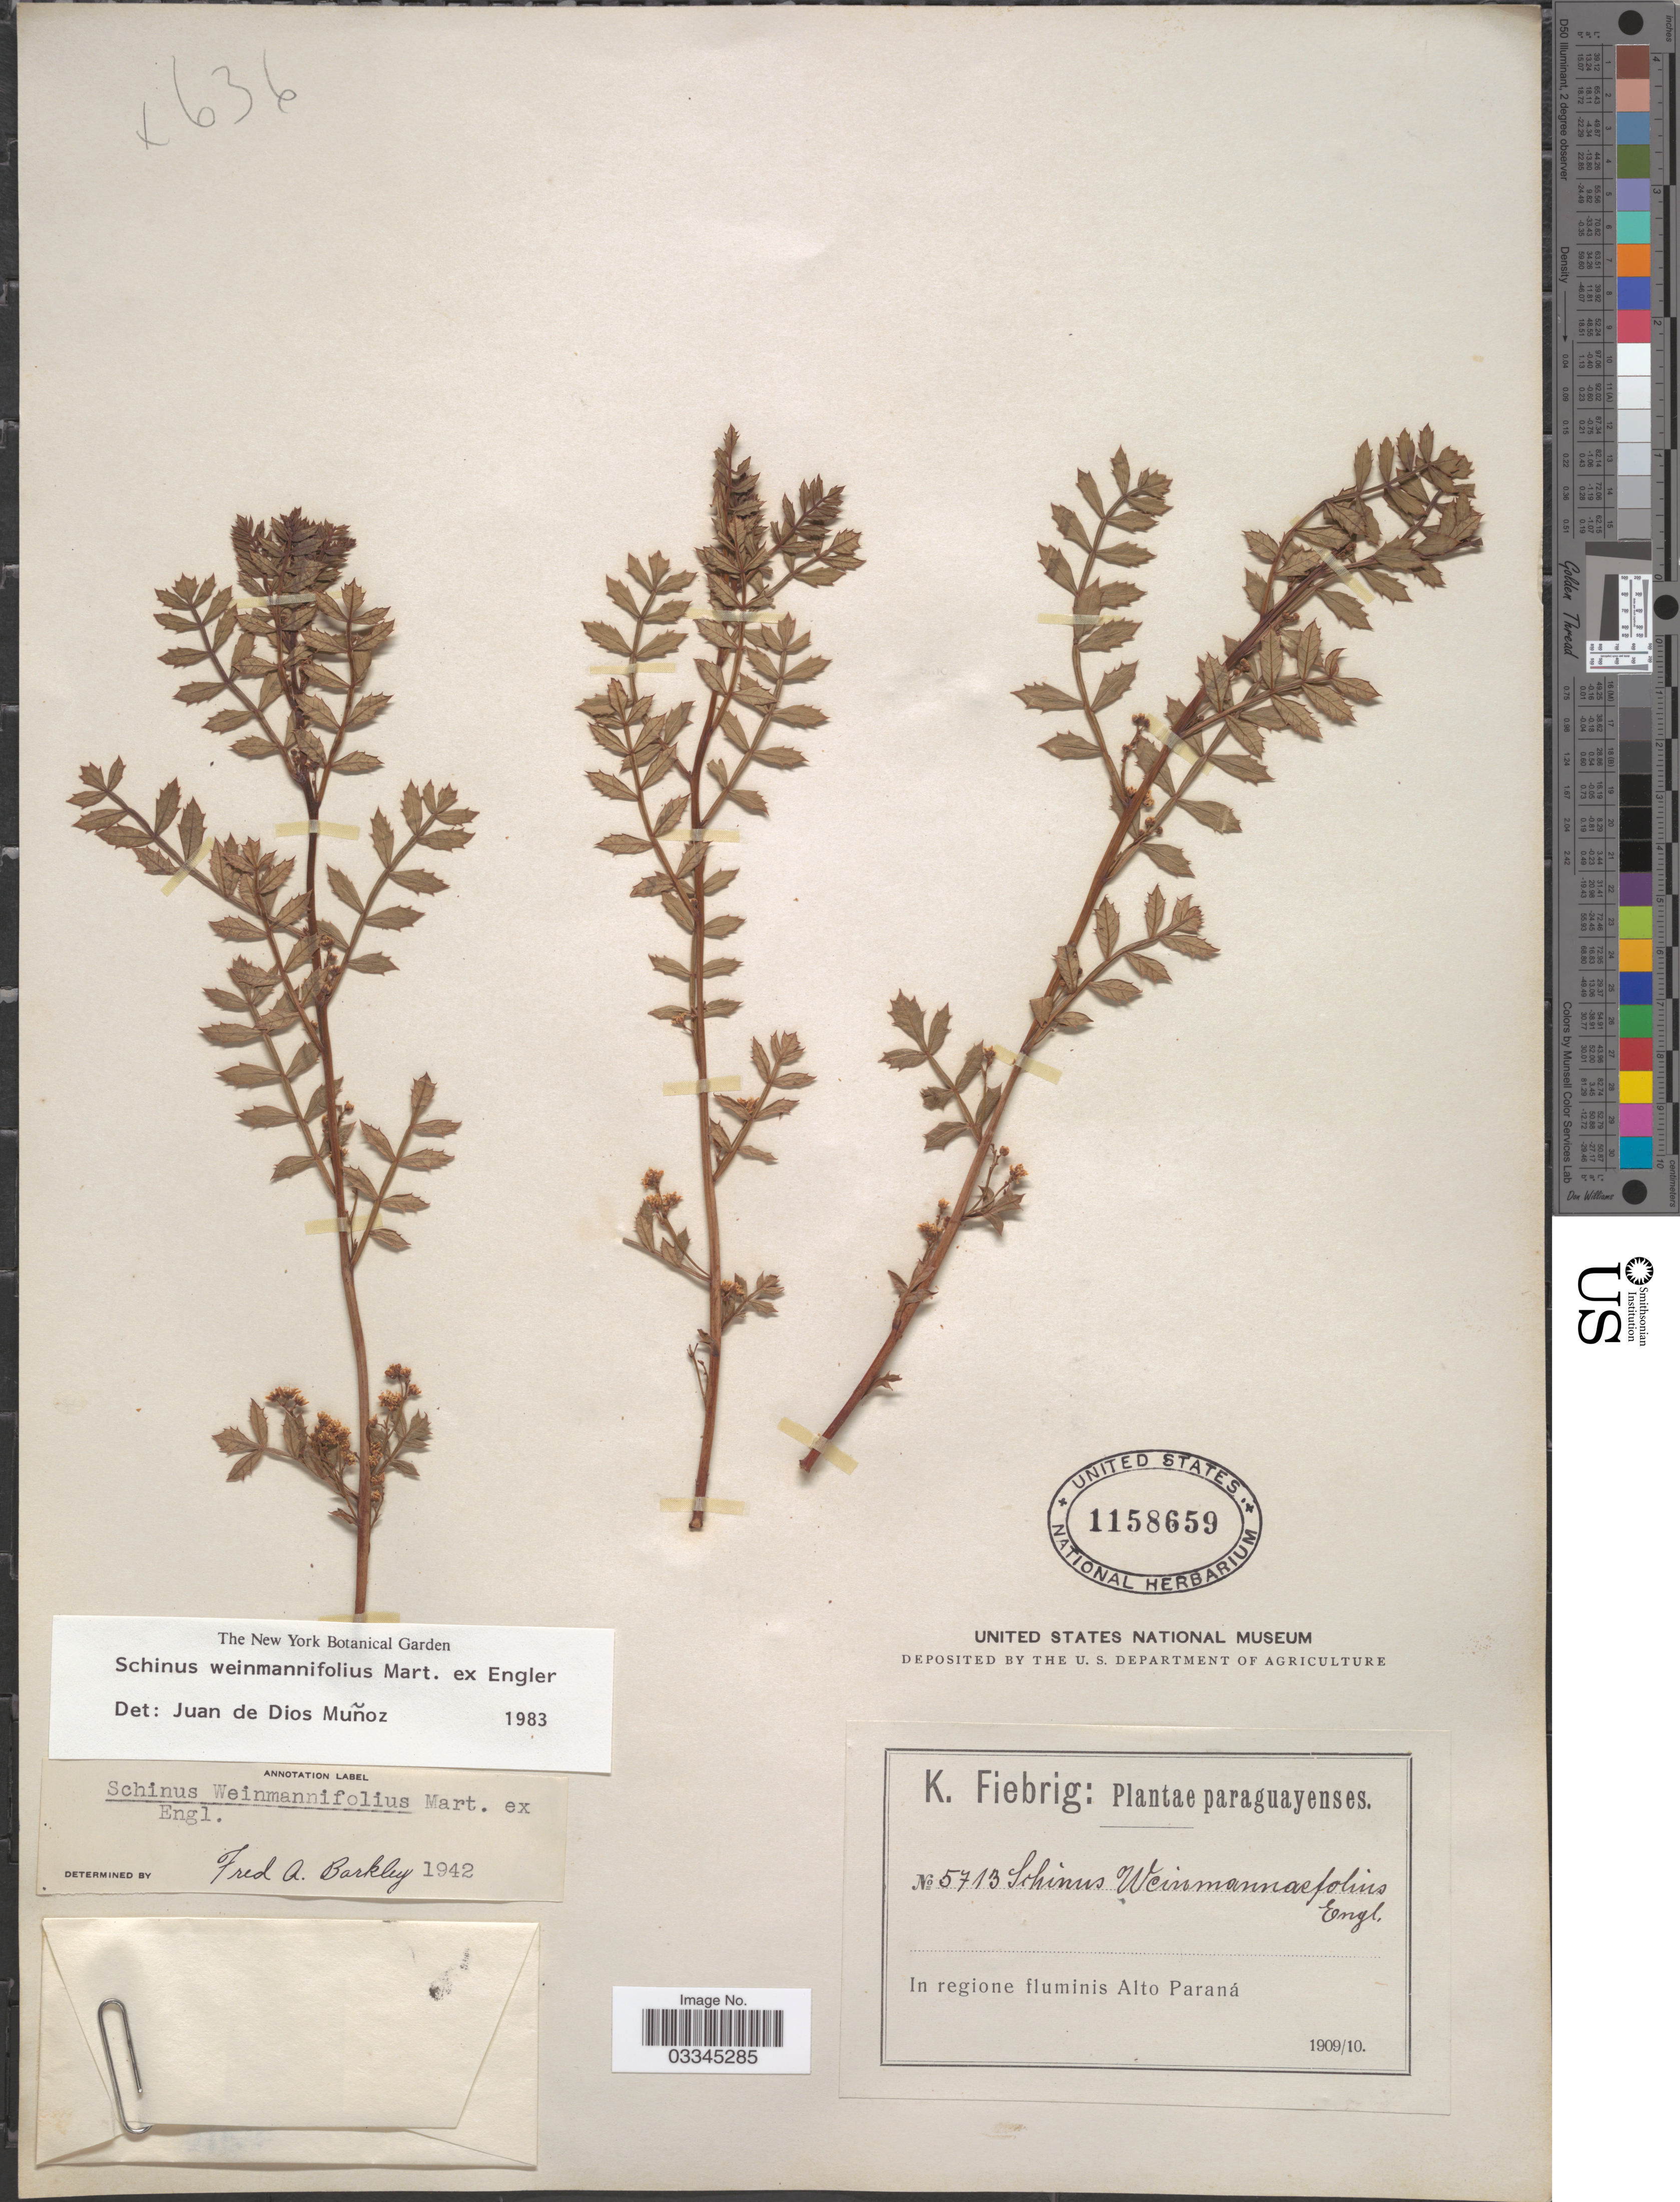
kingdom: Plantae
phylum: Tracheophyta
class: Magnoliopsida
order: Sapindales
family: Anacardiaceae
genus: Schinus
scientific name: Schinus weinmannifolia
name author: Engl.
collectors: K. Fiebrig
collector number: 5713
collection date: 1909/1910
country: Paraguay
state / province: Alto Parana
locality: In regione fluminis Alto Paraná.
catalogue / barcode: US 1158659